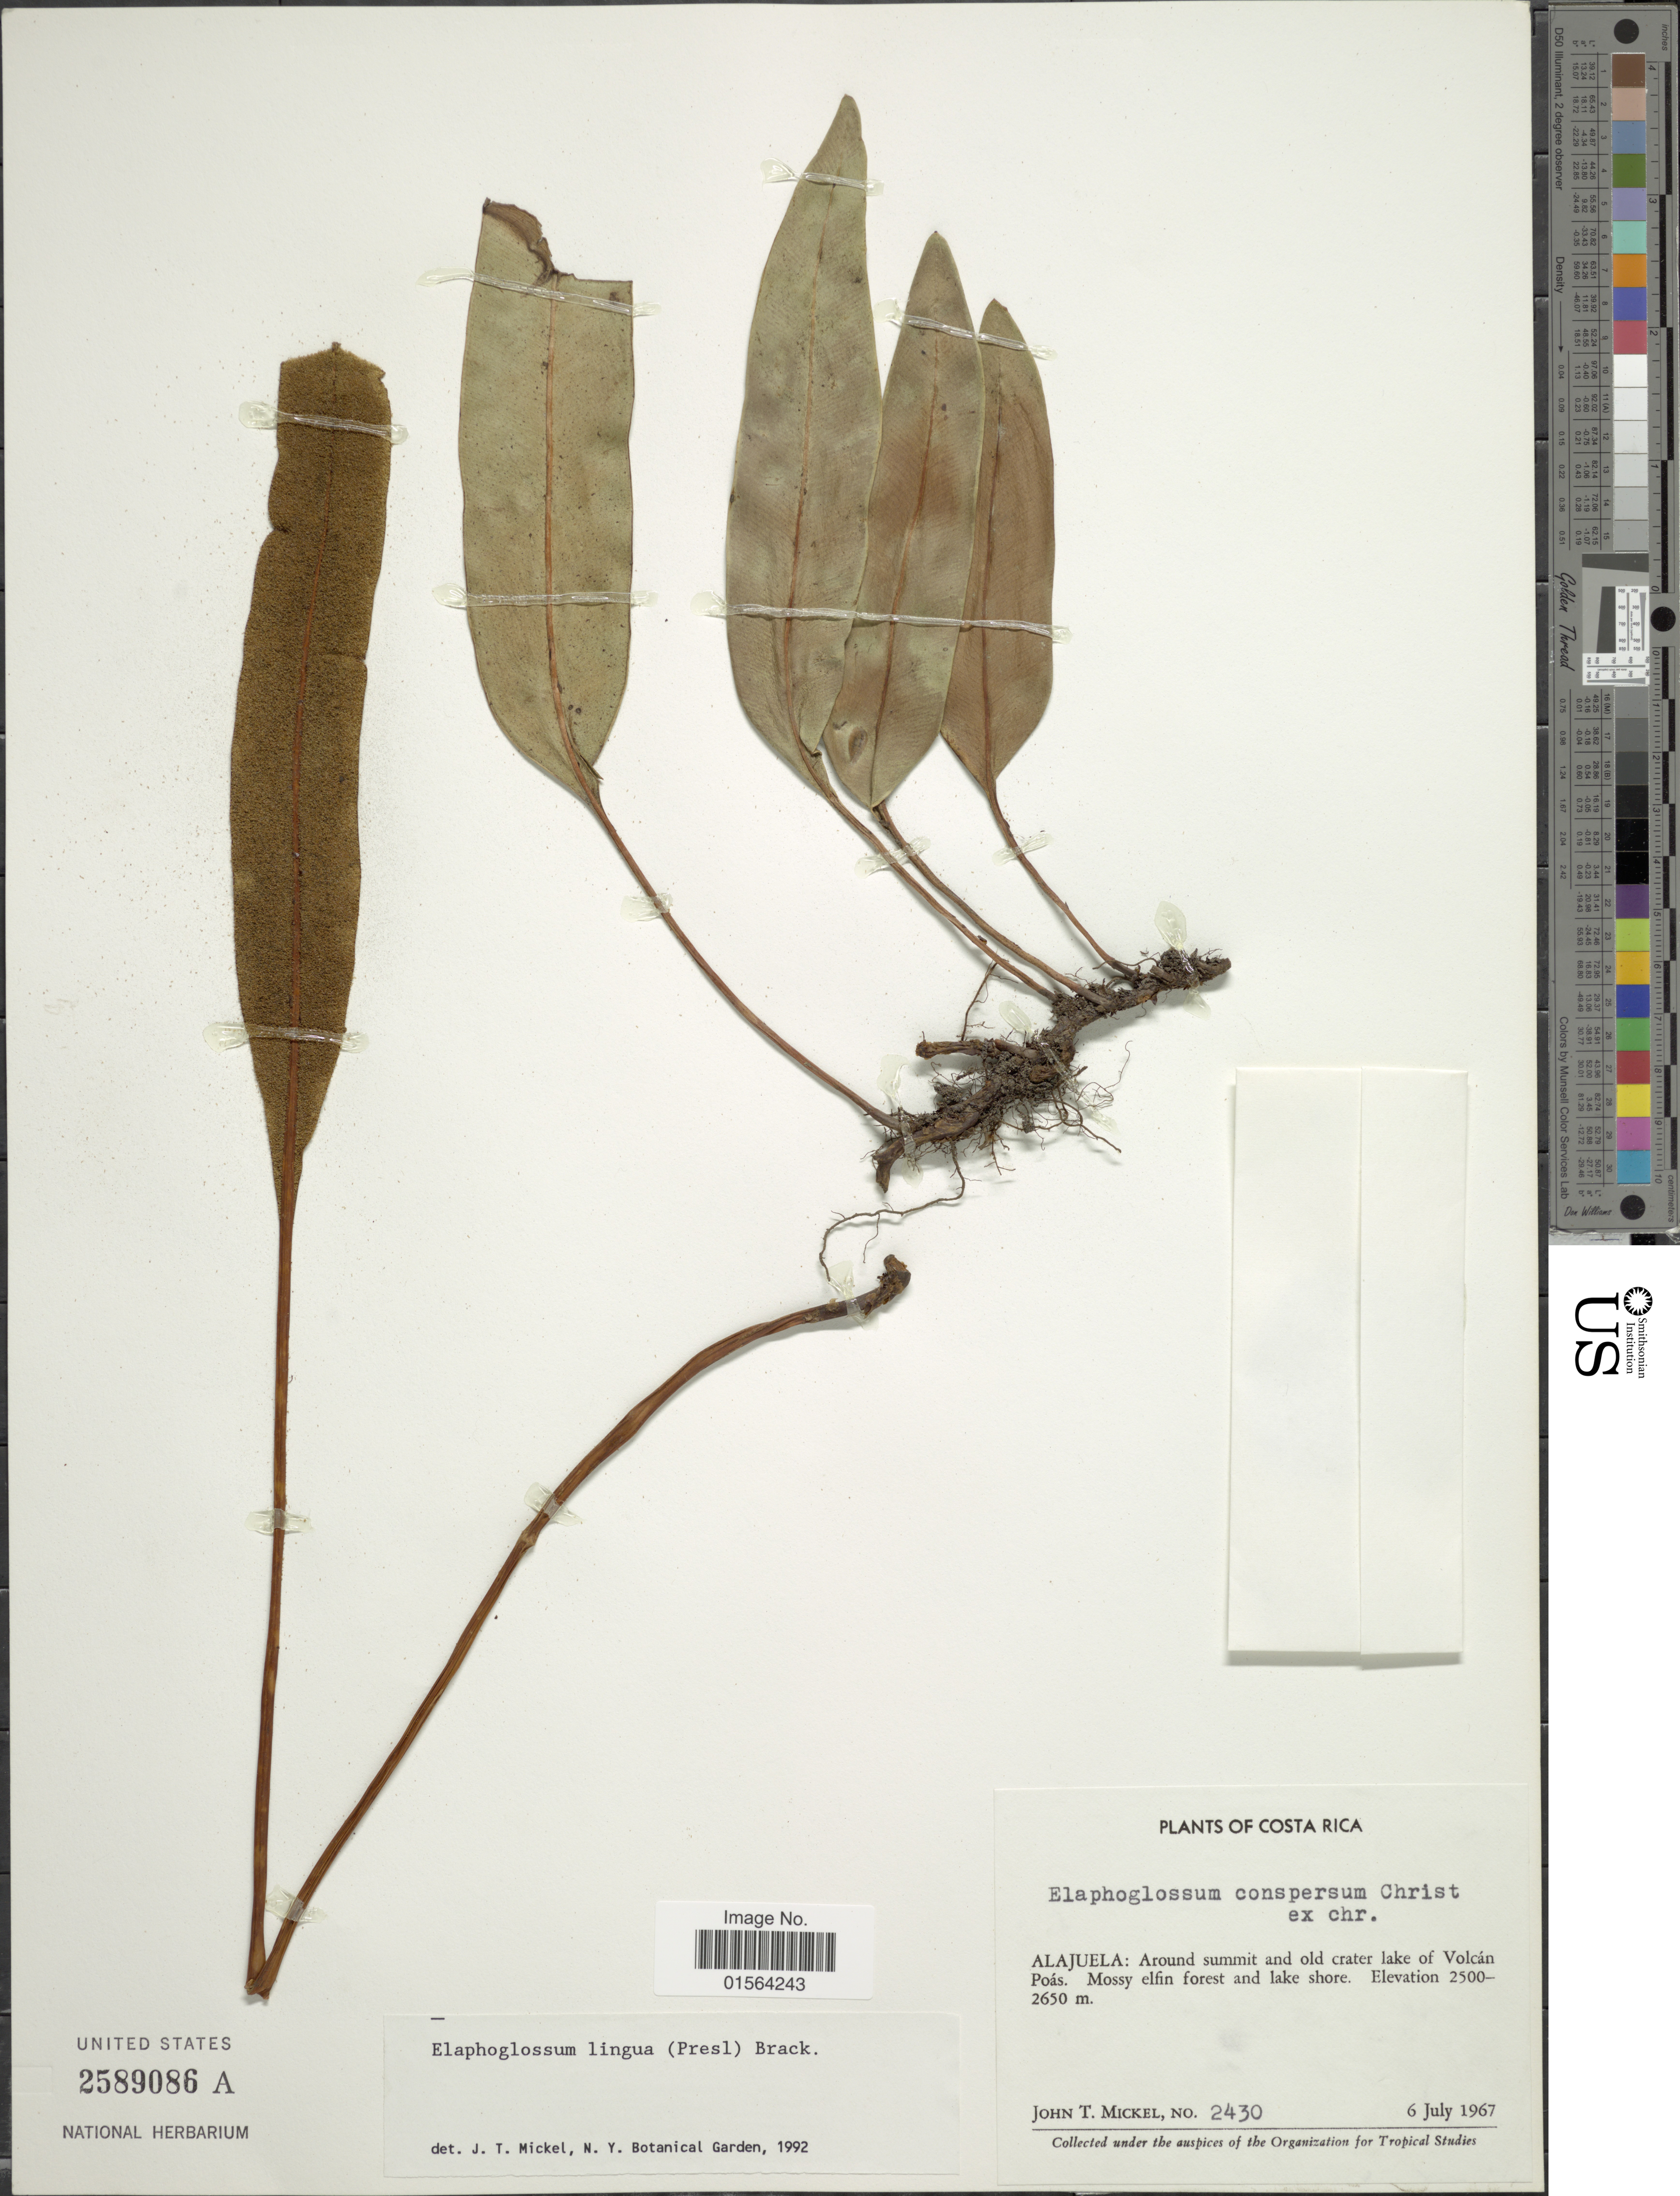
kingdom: Plantae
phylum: Tracheophyta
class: Polypodiopsida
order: Polypodiales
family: Dryopteridaceae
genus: Elaphoglossum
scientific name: Elaphoglossum lingua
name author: (C. Presl) Brack.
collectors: J. T. Mickel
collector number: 2430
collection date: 1967-07-06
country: Costa Rica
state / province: Alajuela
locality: Alajuela: around summit and old crater lake of Volcan Poas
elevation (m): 2500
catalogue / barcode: US 2589086A